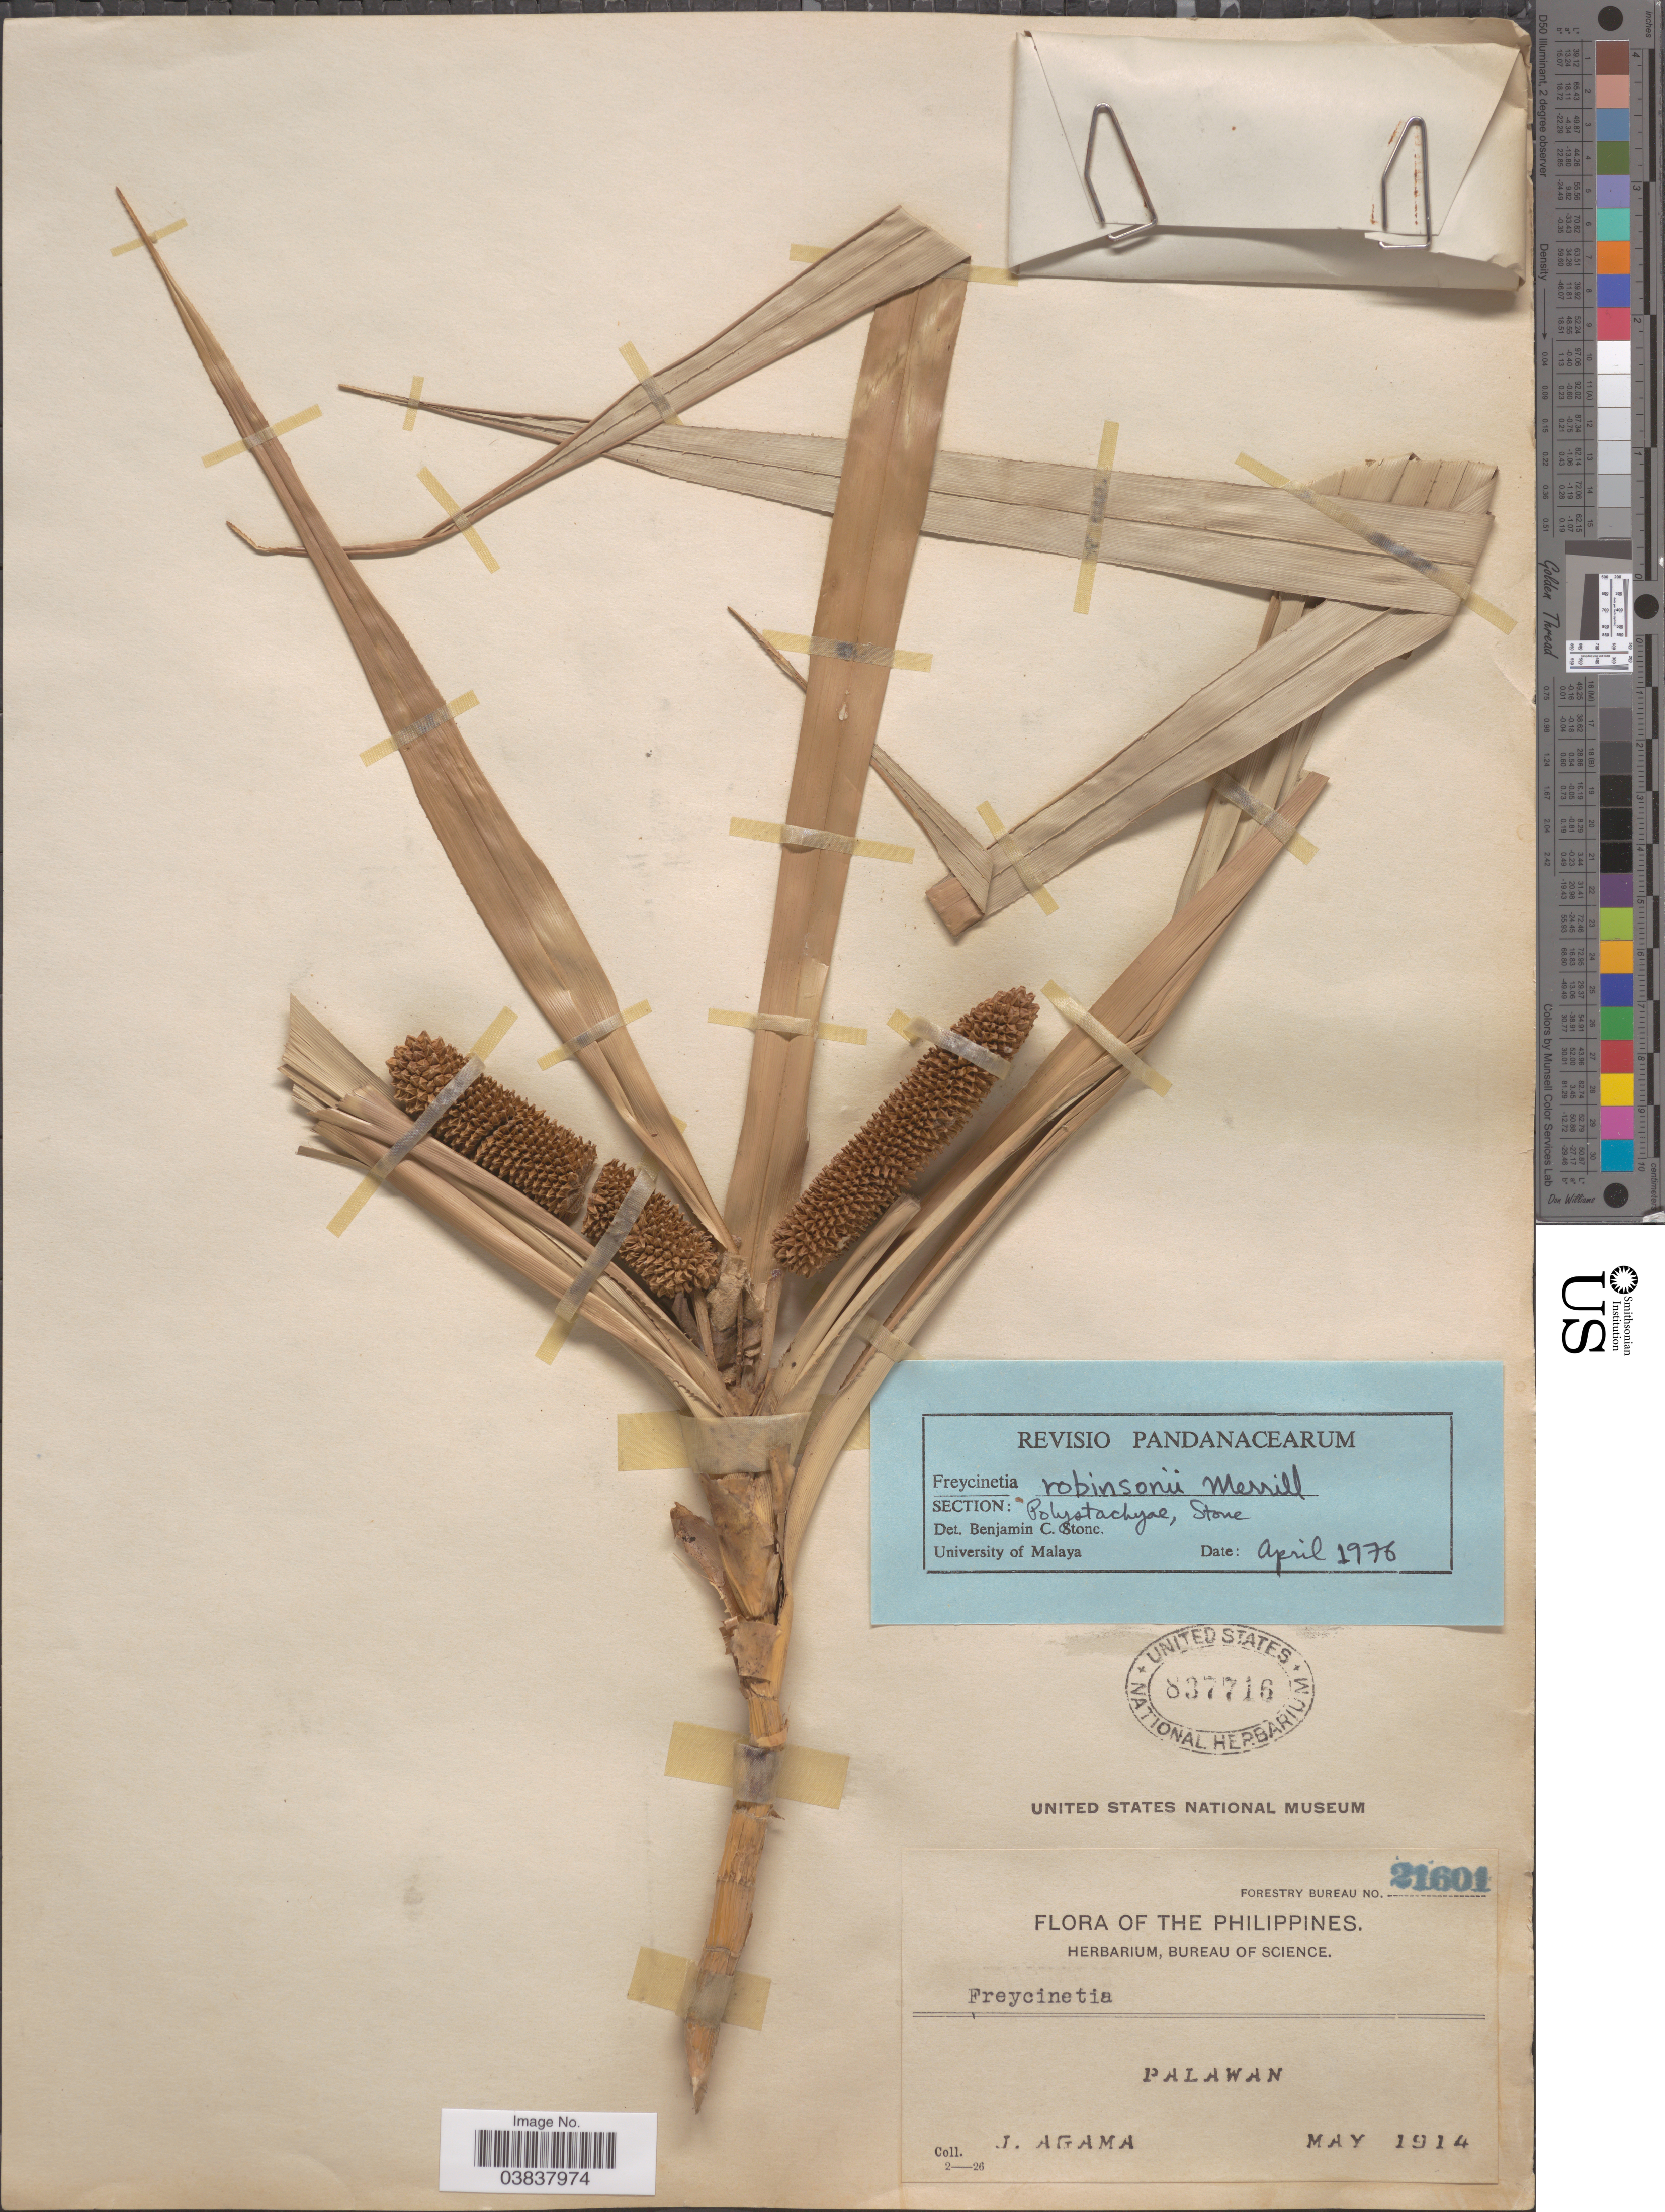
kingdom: Plantae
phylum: Tracheophyta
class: Liliopsida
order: Pandanales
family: Pandanaceae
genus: Freycinetia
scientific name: Freycinetia robinsonii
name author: Merr.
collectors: J. Agama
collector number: Forestry Bureau 21601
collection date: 1914-05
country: Philippines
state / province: Mimaropa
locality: Palawan.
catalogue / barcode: US 837716